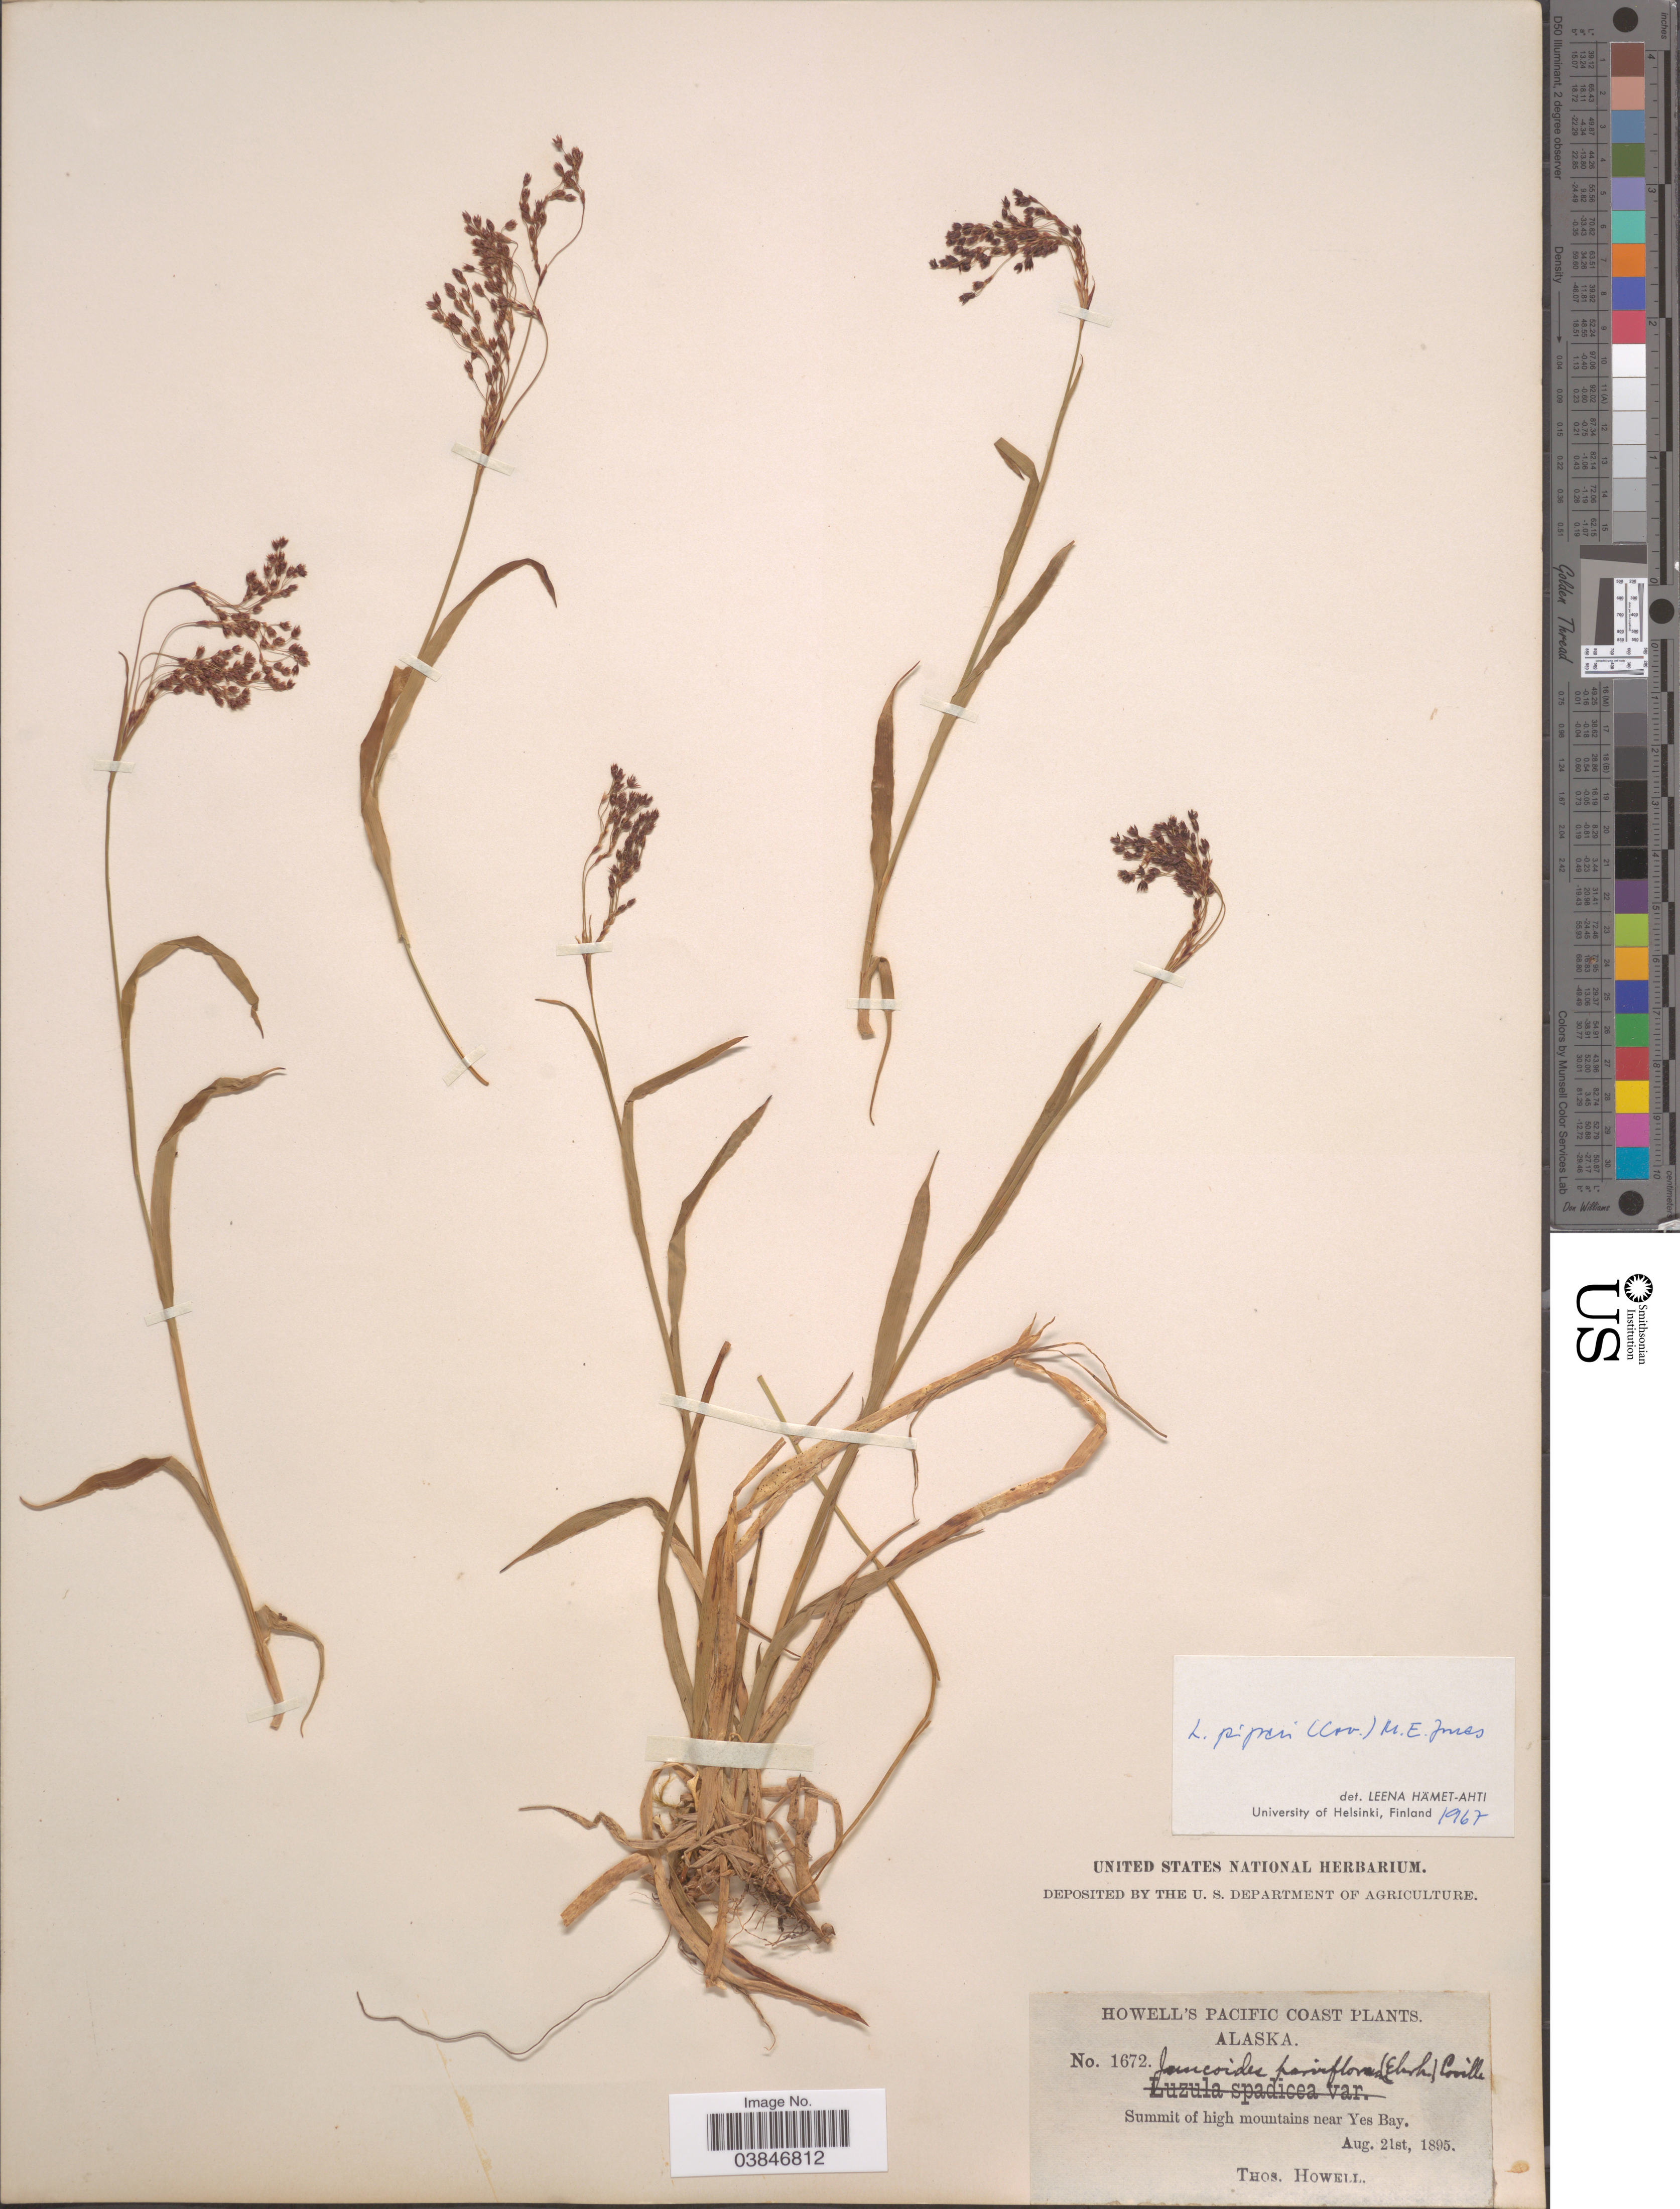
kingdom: Plantae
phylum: Tracheophyta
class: Liliopsida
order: Poales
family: Juncaceae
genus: Luzula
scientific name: Luzula piperi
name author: (Coville) M.E. Jones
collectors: T. Howell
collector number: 1672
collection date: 1895-08-21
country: United States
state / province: Alaska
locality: Pacific Coast. Summit of high mountains near Yes Bay.